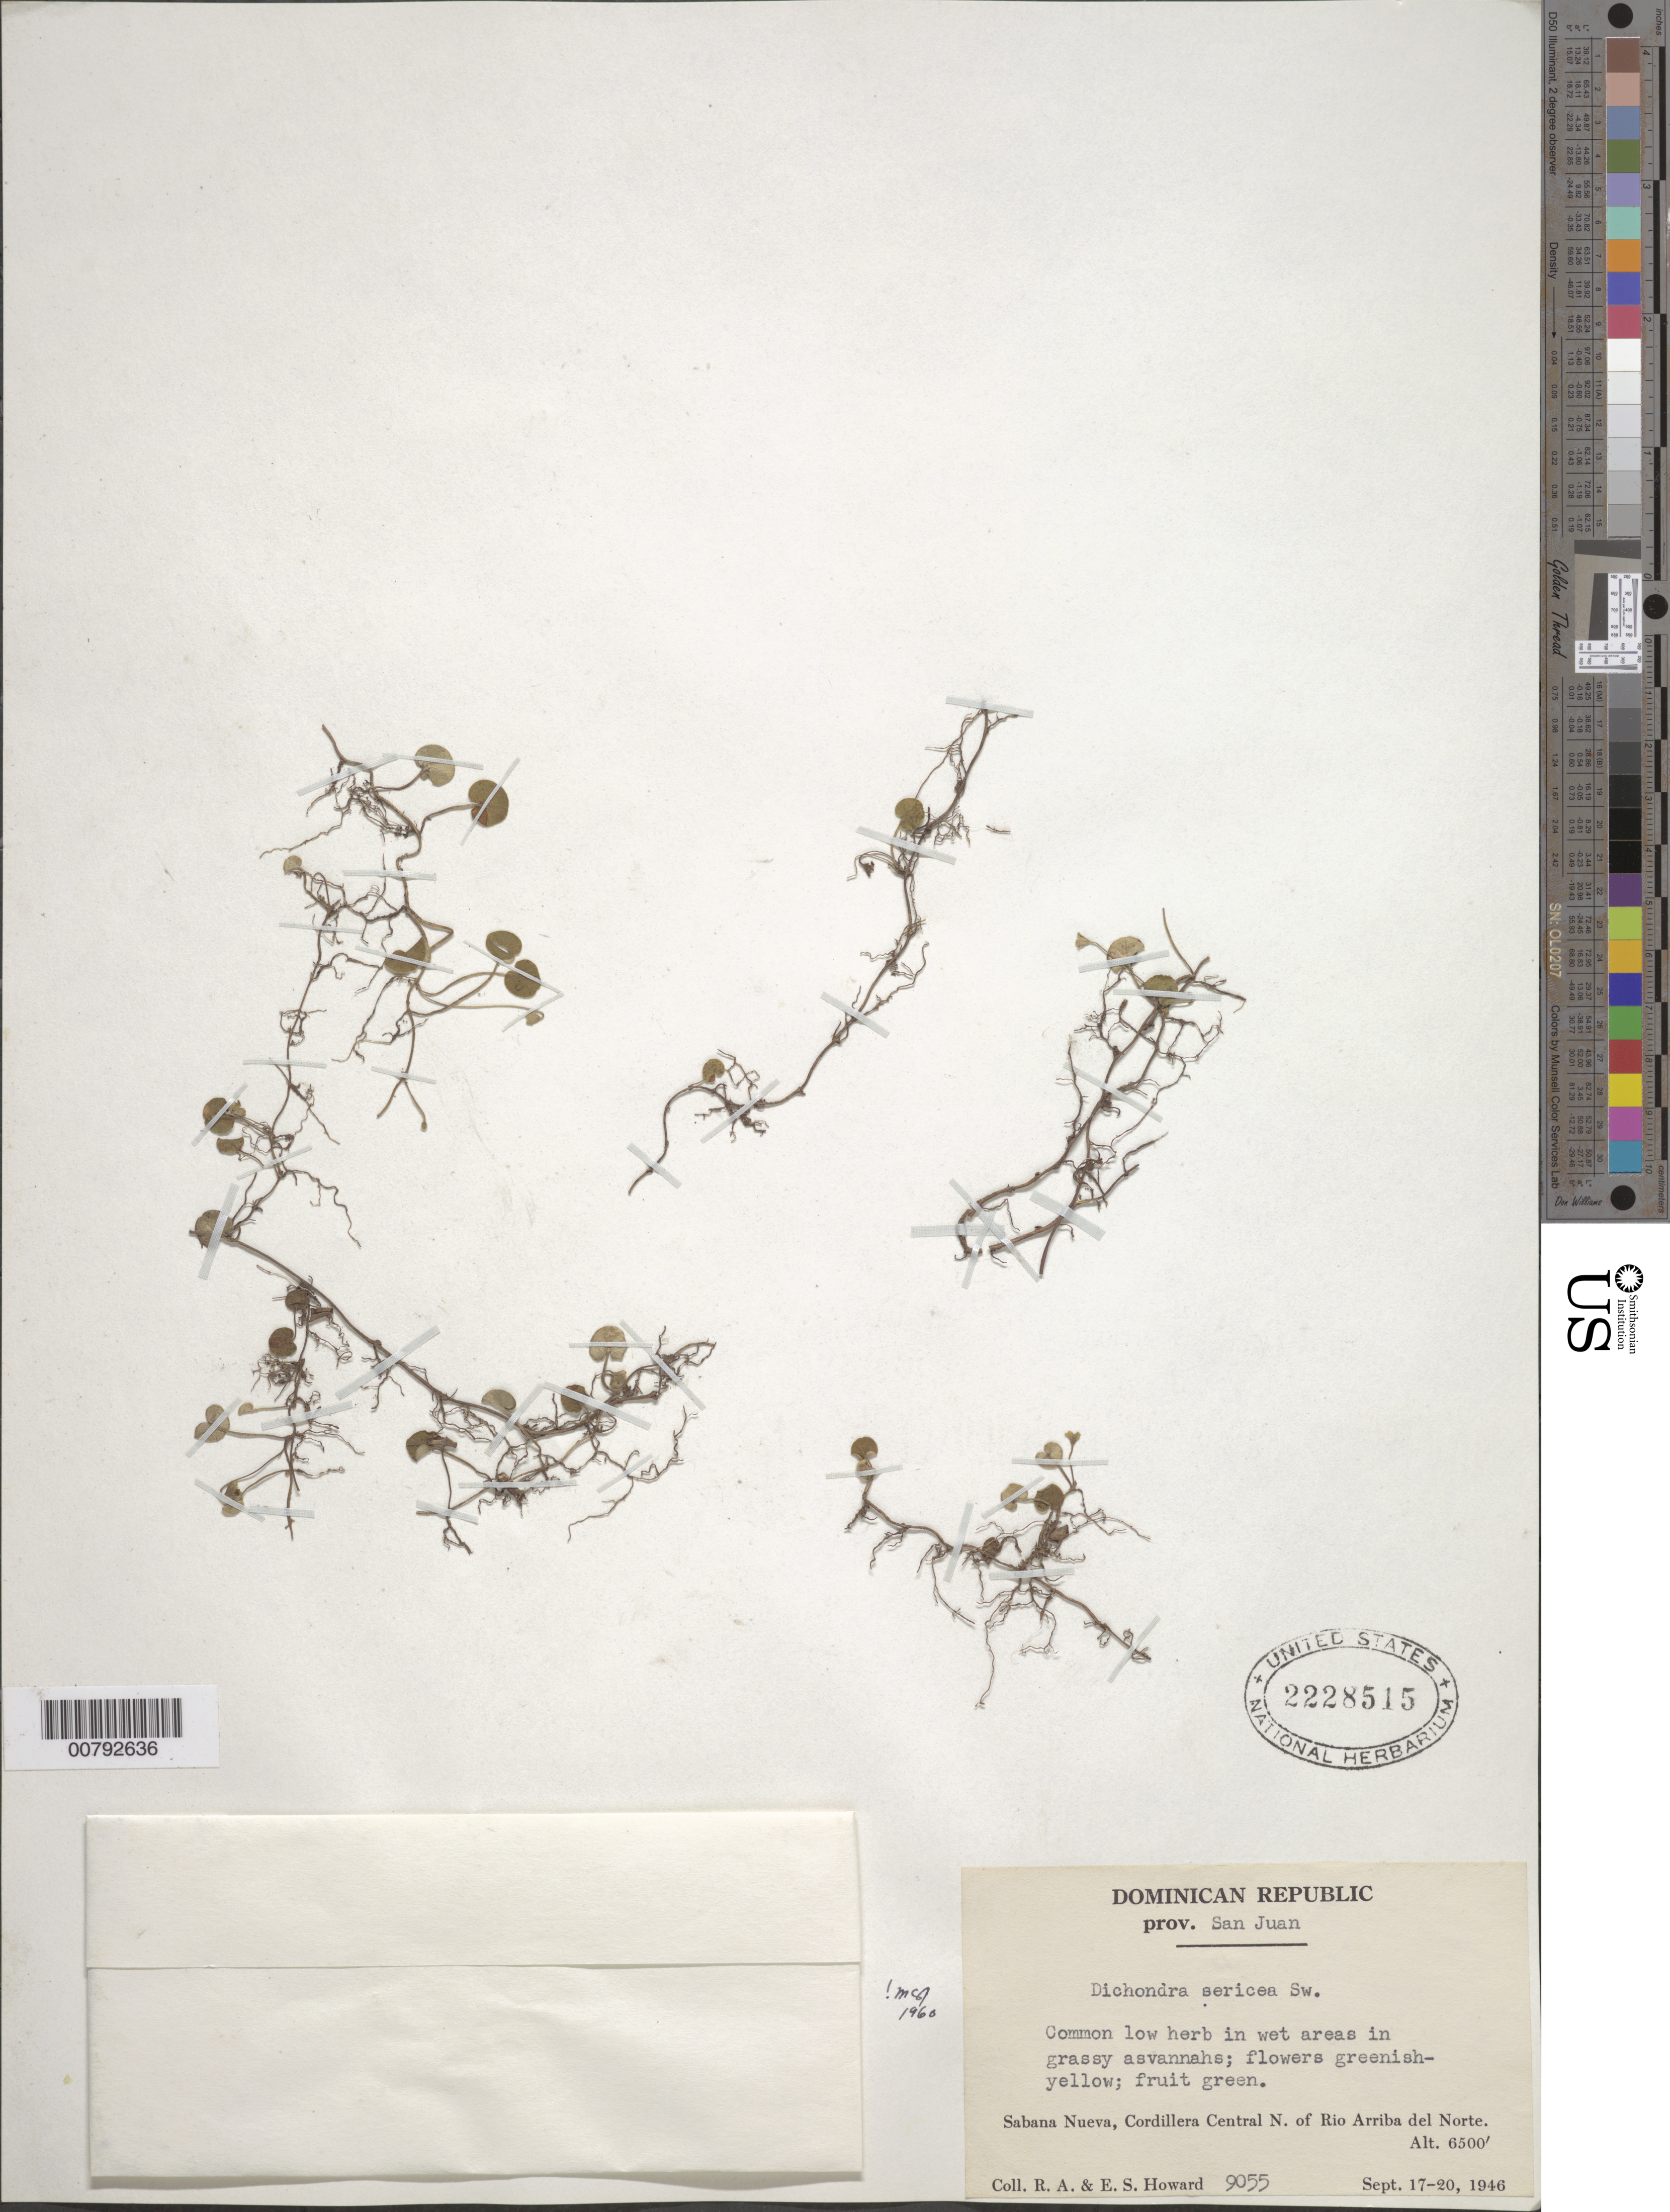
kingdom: Plantae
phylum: Tracheophyta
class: Magnoliopsida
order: Solanales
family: Convolvulaceae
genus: Dichondra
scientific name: Dichondra sericea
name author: Sw.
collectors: R. A. Howard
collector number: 9055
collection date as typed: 17 Sep 1946 to 20 Sep 1946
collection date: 1946-09-17/1946-09-20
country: Dominican Republic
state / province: San Juan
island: Hispaniola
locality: Sabana Nueva, Cordillera Central N. of Rio Arriba del Norte.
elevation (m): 1981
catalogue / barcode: US 2228515